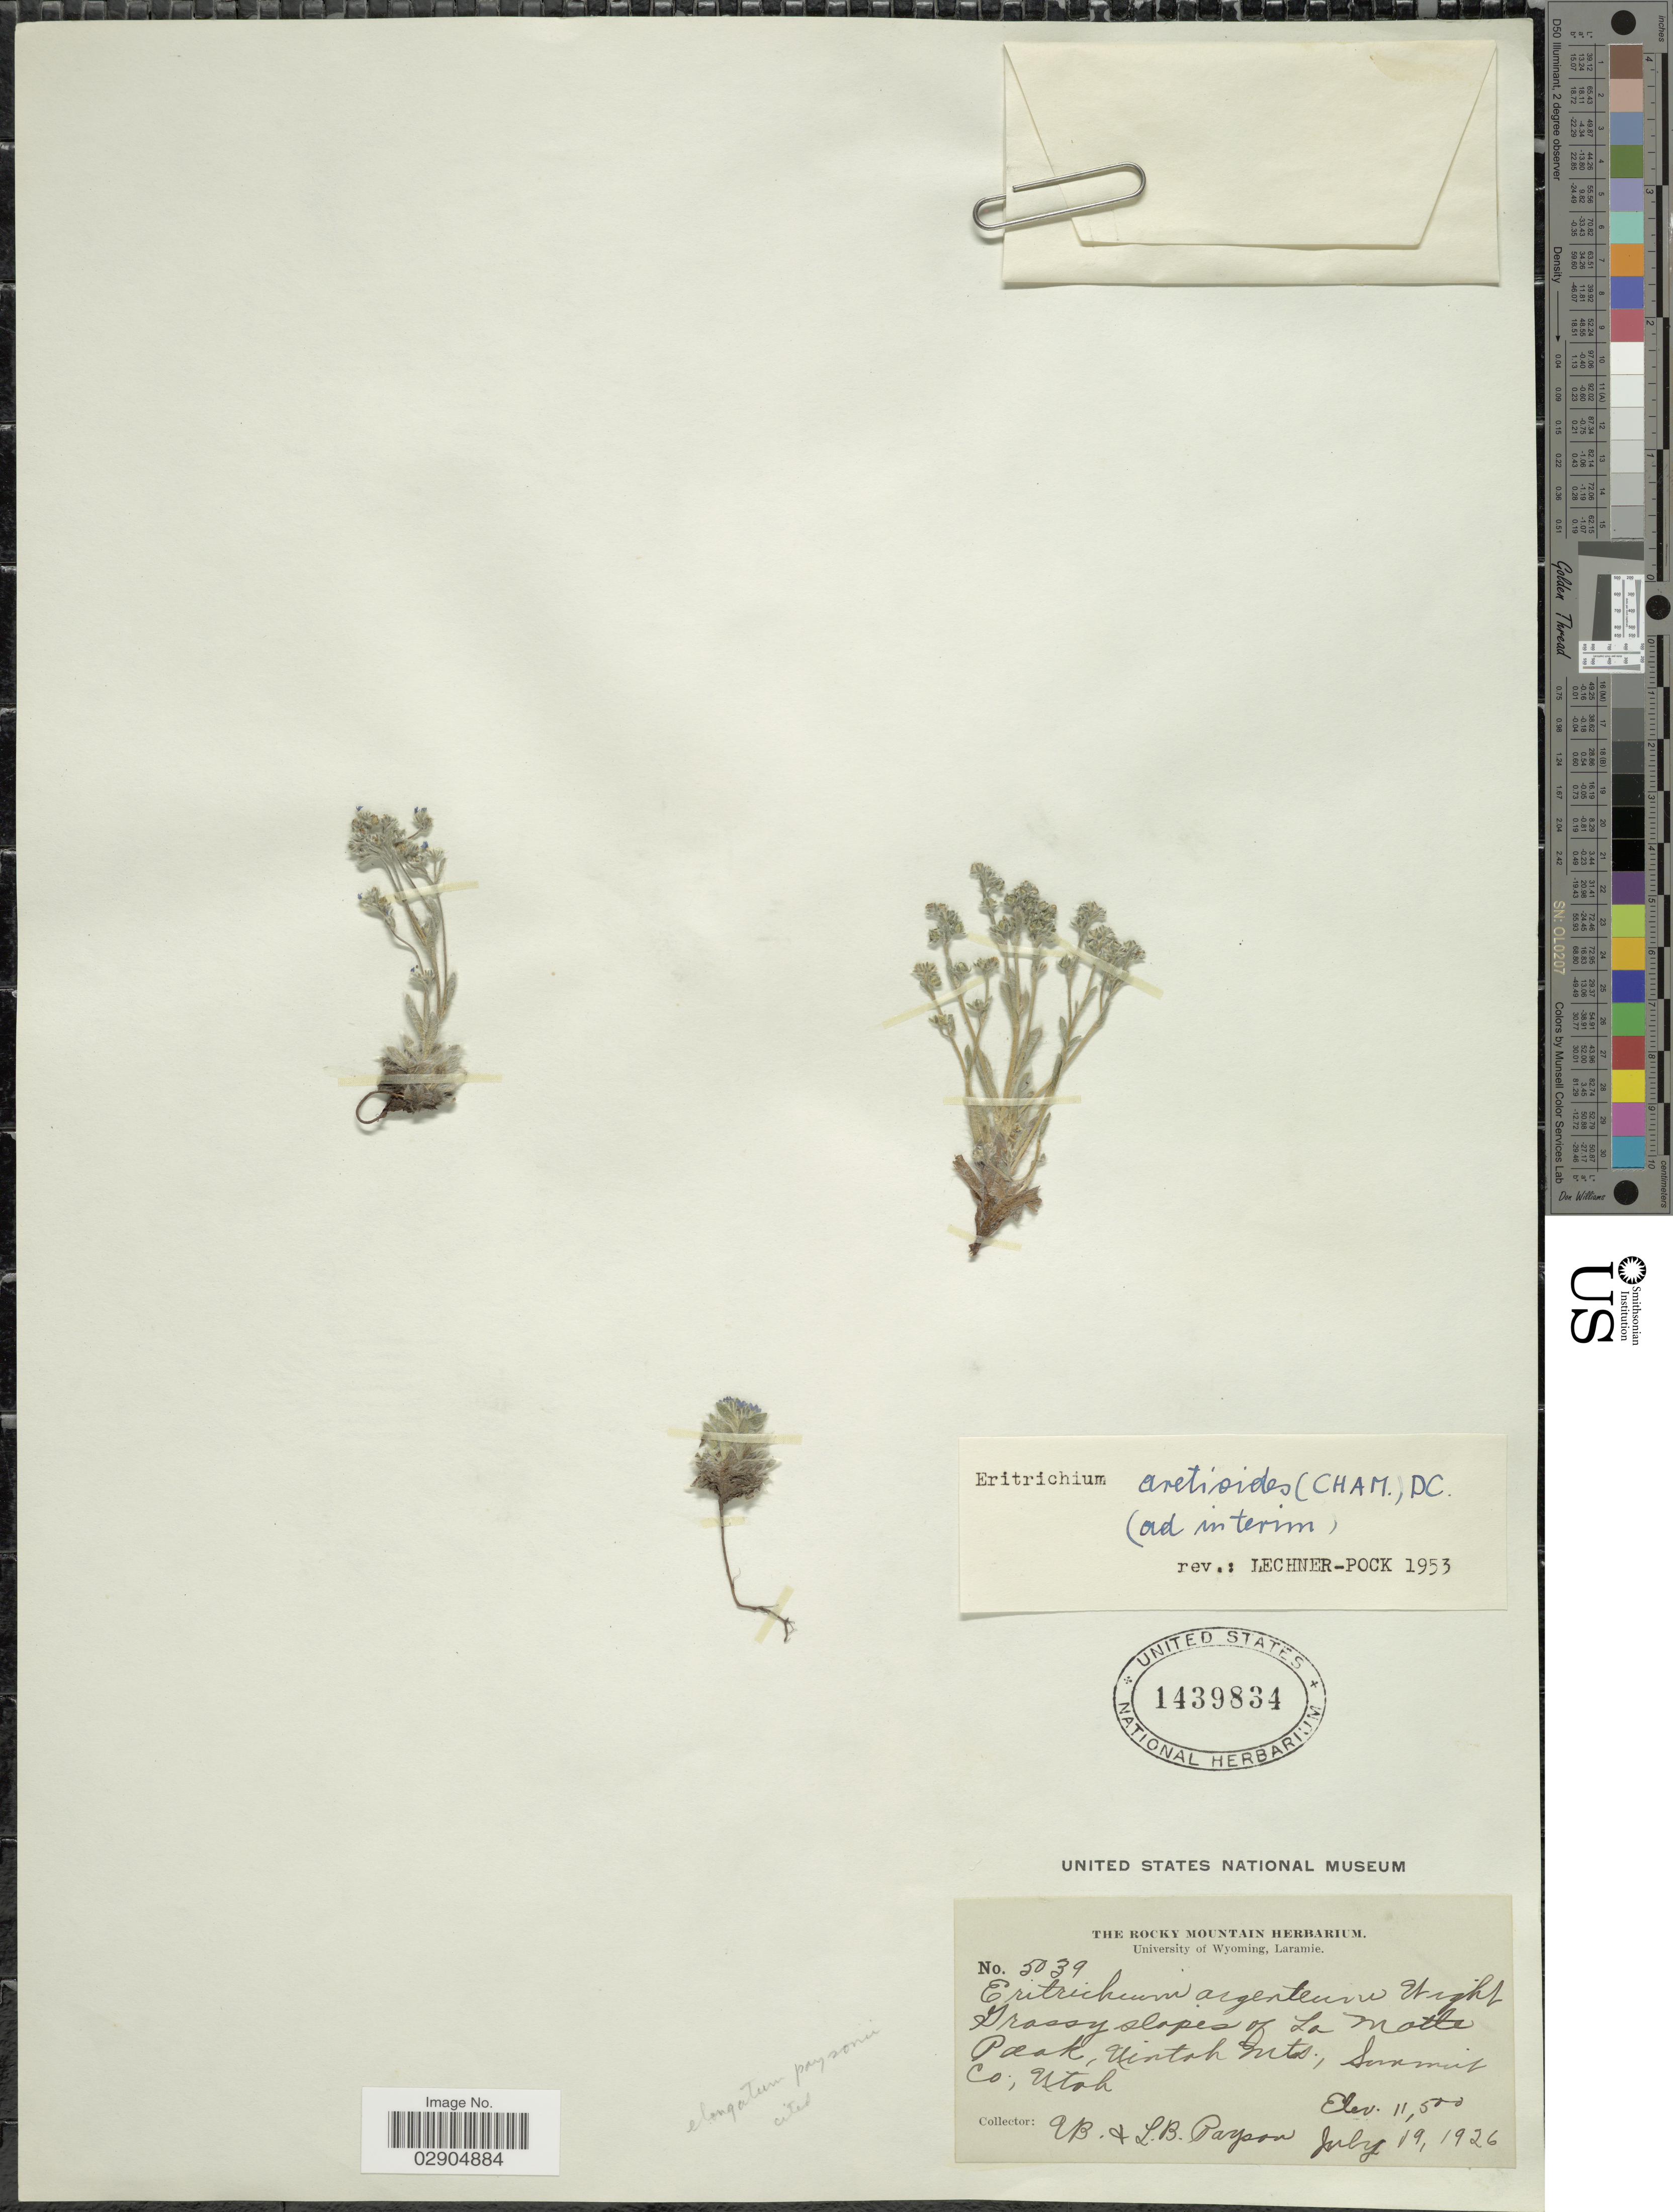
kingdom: Plantae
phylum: Tracheophyta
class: Magnoliopsida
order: Boraginales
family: Boraginaceae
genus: Eritrichium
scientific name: Eritrichium aretioides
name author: (Cham.) DC.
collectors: E. B. Payson & L. Payson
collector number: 5039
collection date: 1926-07-19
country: United States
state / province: Utah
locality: Grassy slopes of La Motte Peak, Uintah Mts., Summit Co., Utah.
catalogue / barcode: US 1439834